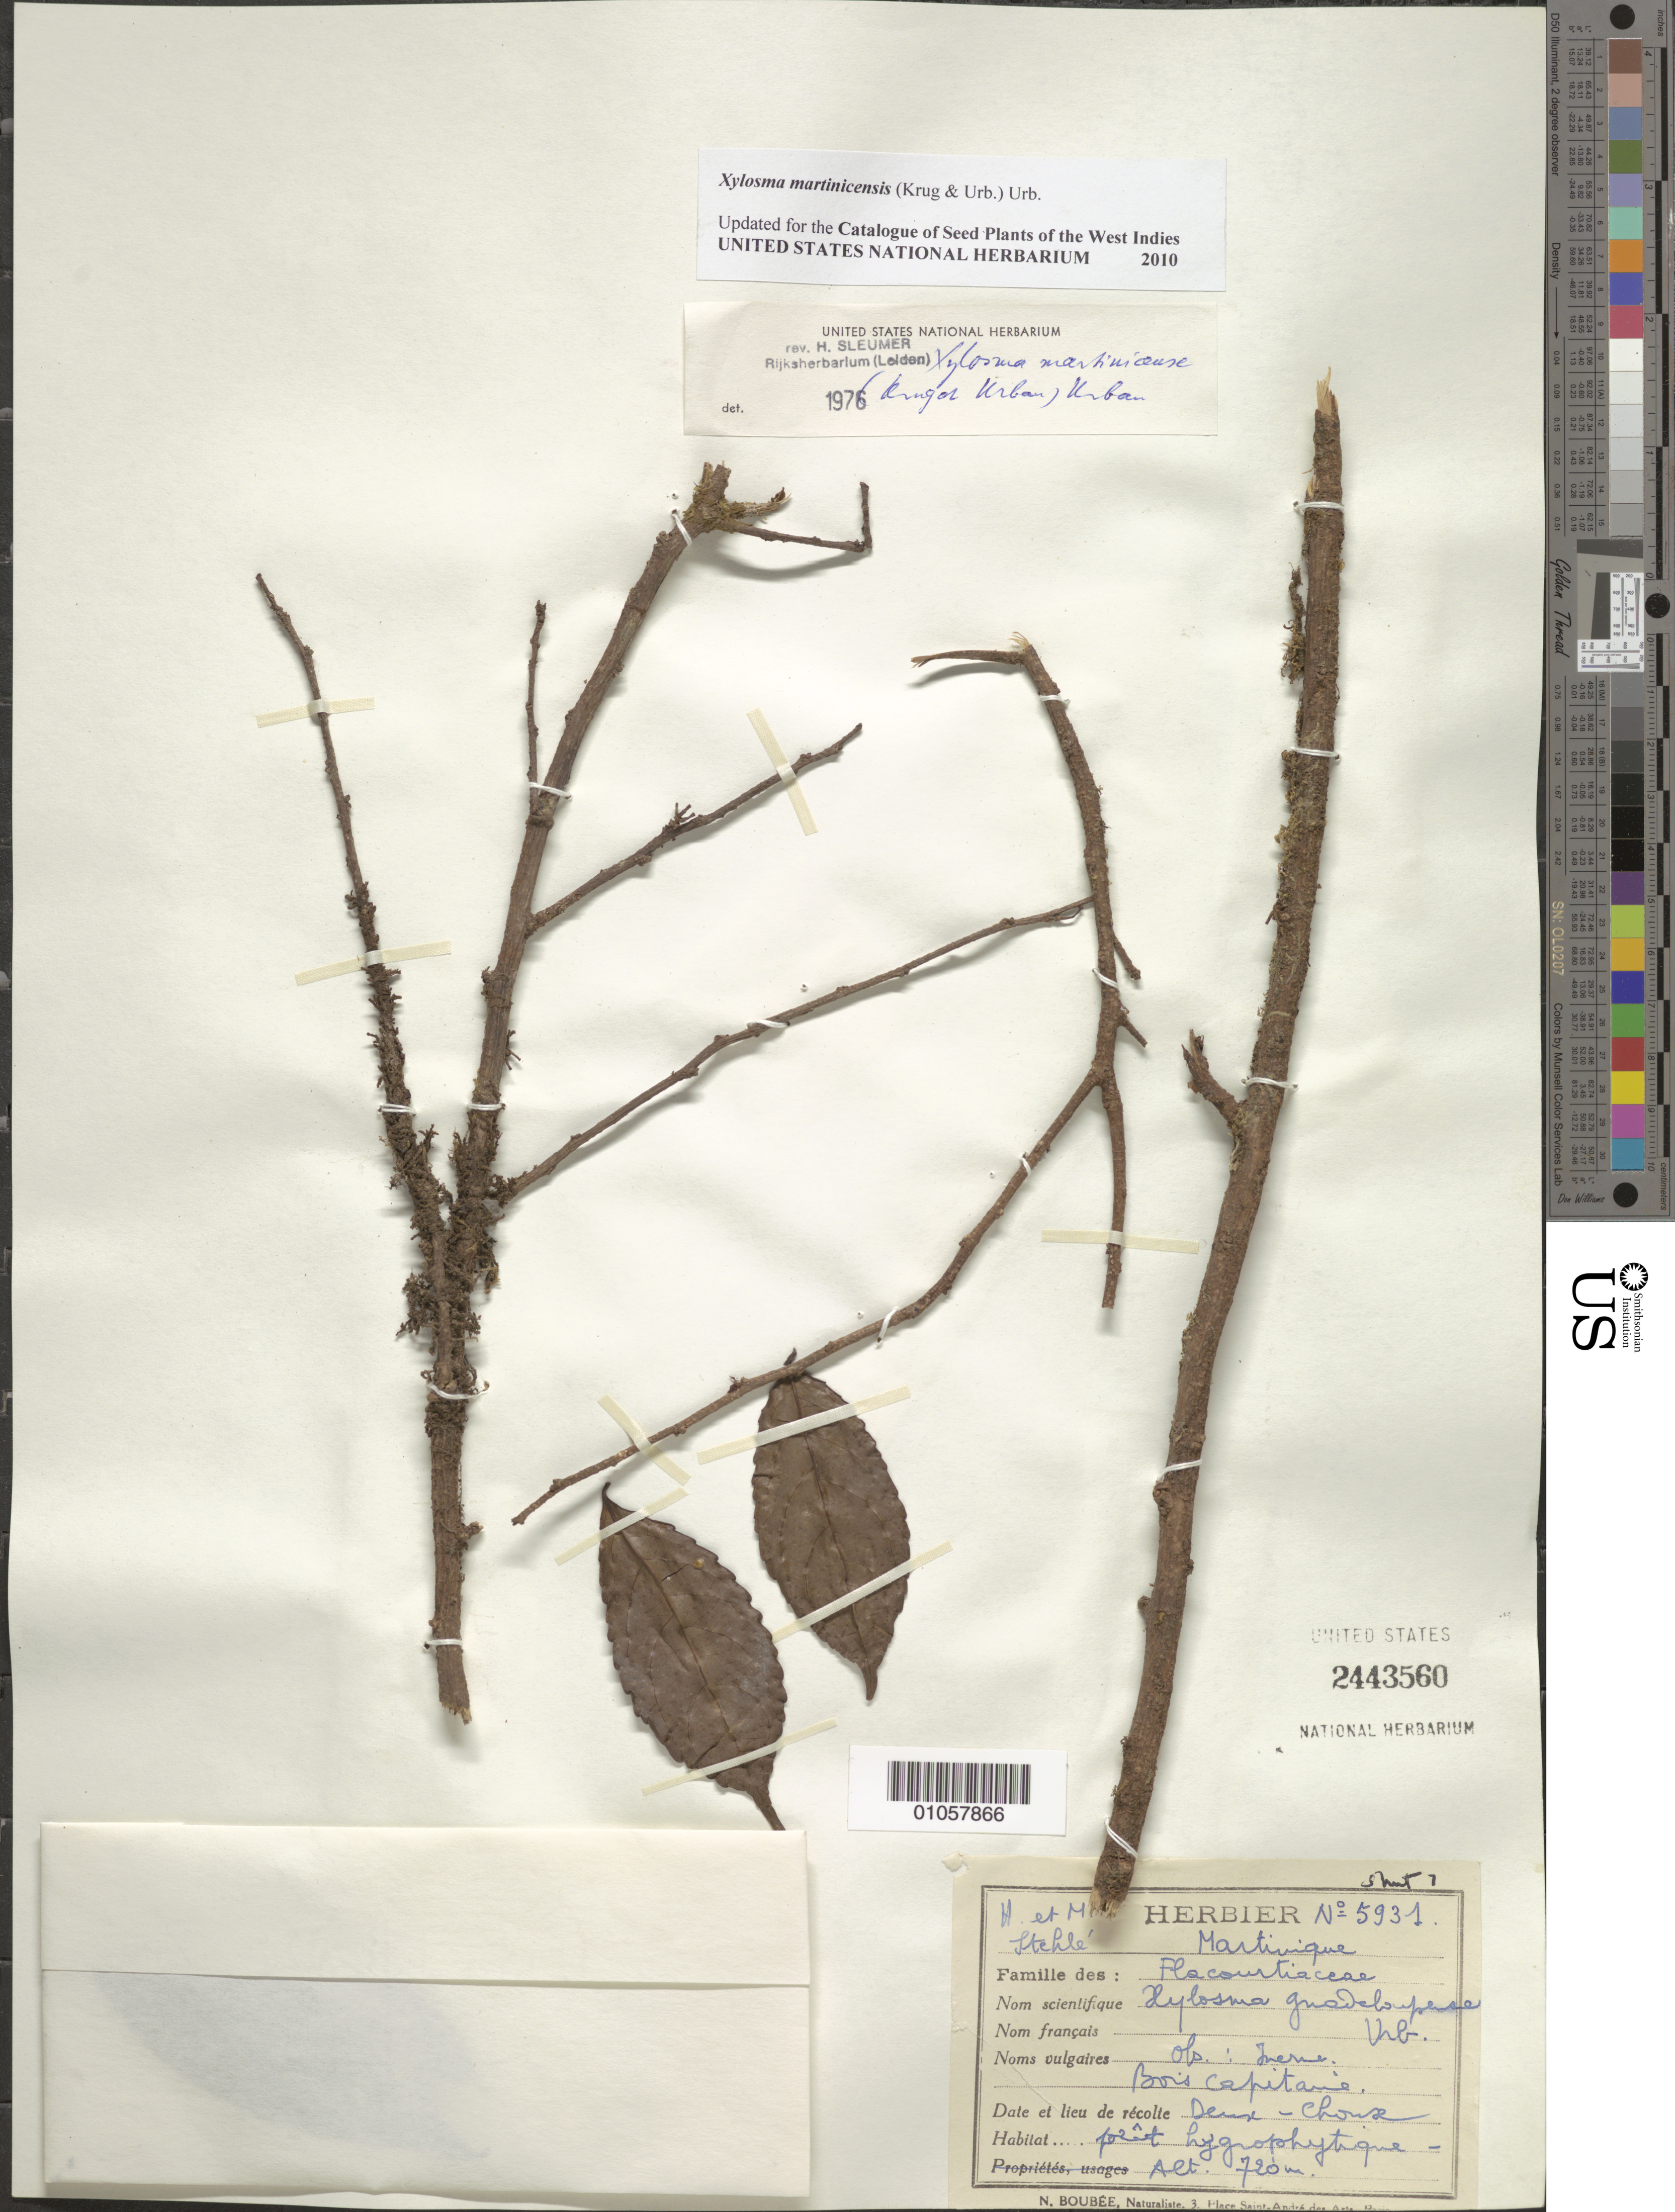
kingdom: Plantae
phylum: Tracheophyta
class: Magnoliopsida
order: Malpighiales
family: Salicaceae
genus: Xylosma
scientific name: Xylosma martinicense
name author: (Krug & Urb.) Urb.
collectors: H. Stehlé & M. Stehlé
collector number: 5931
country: Martinique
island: Martinique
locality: Deux-Choux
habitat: Forêt hygrophytique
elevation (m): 720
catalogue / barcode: US 2443560